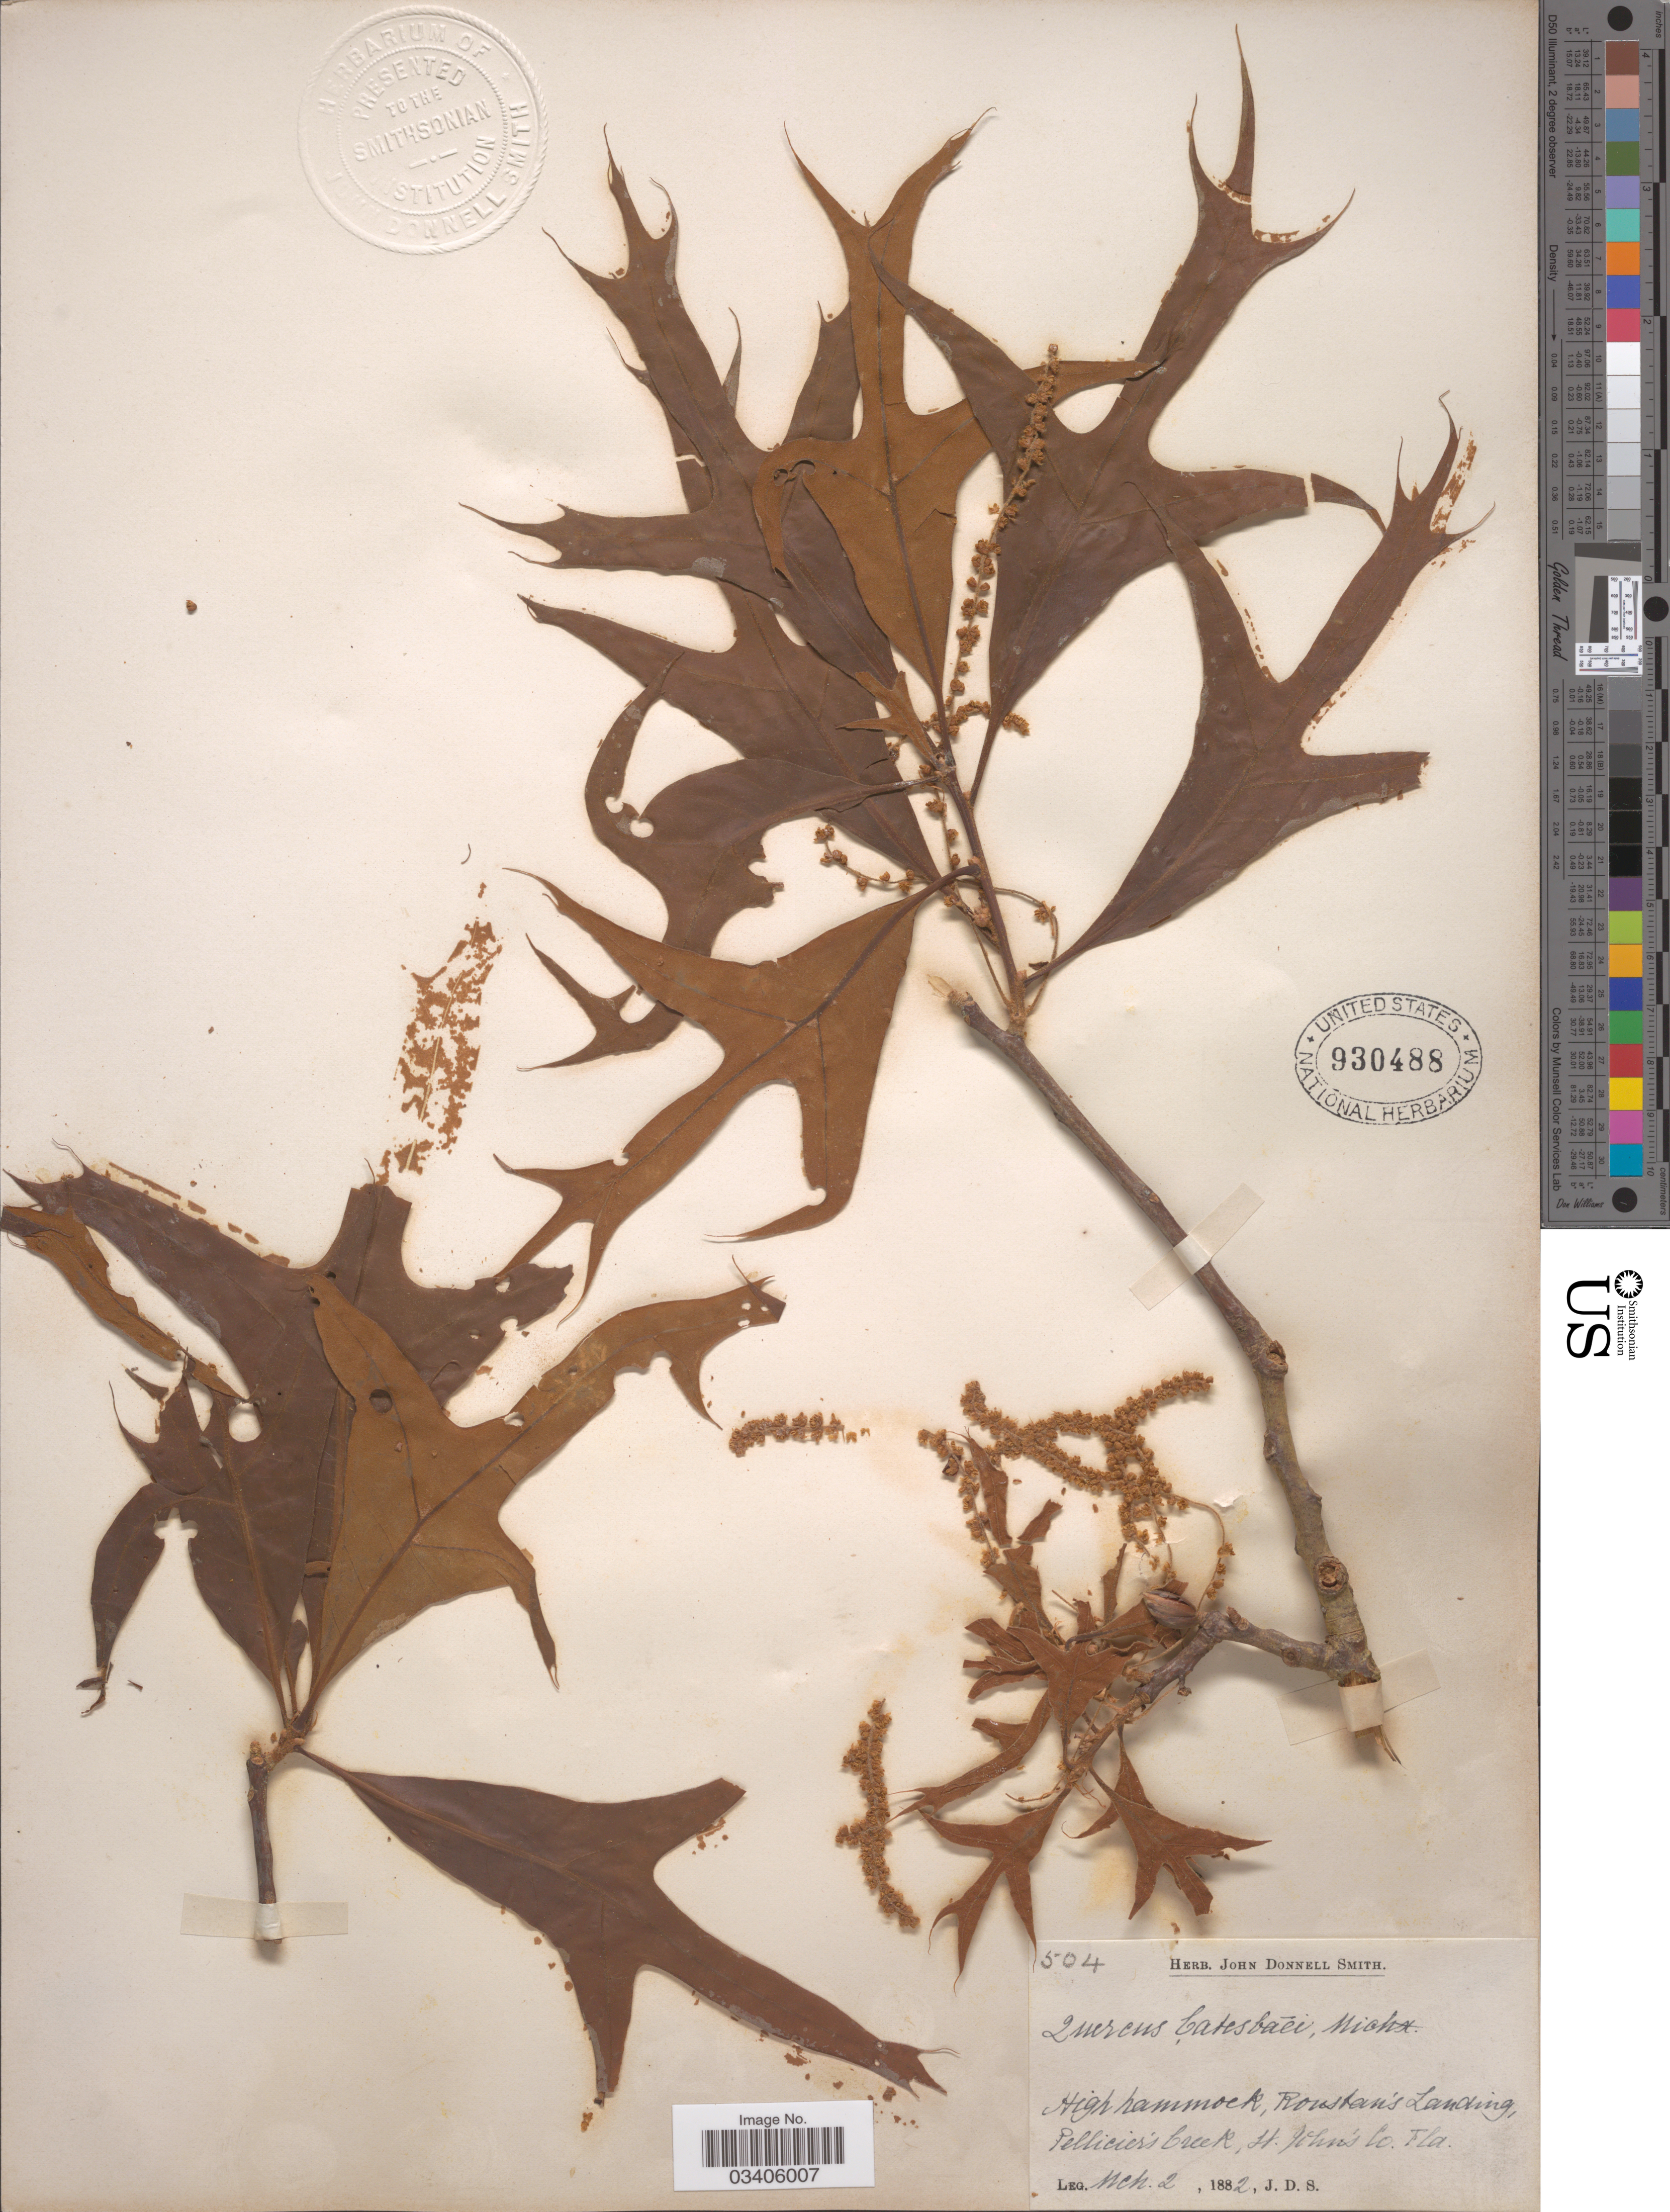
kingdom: Plantae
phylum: Tracheophyta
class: Magnoliopsida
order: Fagales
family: Fagaceae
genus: Quercus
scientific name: Quercus laevis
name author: Walter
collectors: J. Donnell Smith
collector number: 504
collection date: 1882-03-02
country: United States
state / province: Florida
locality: Roustan's Landing. Pellicer's Creek, St. John's Co.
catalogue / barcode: US 930488